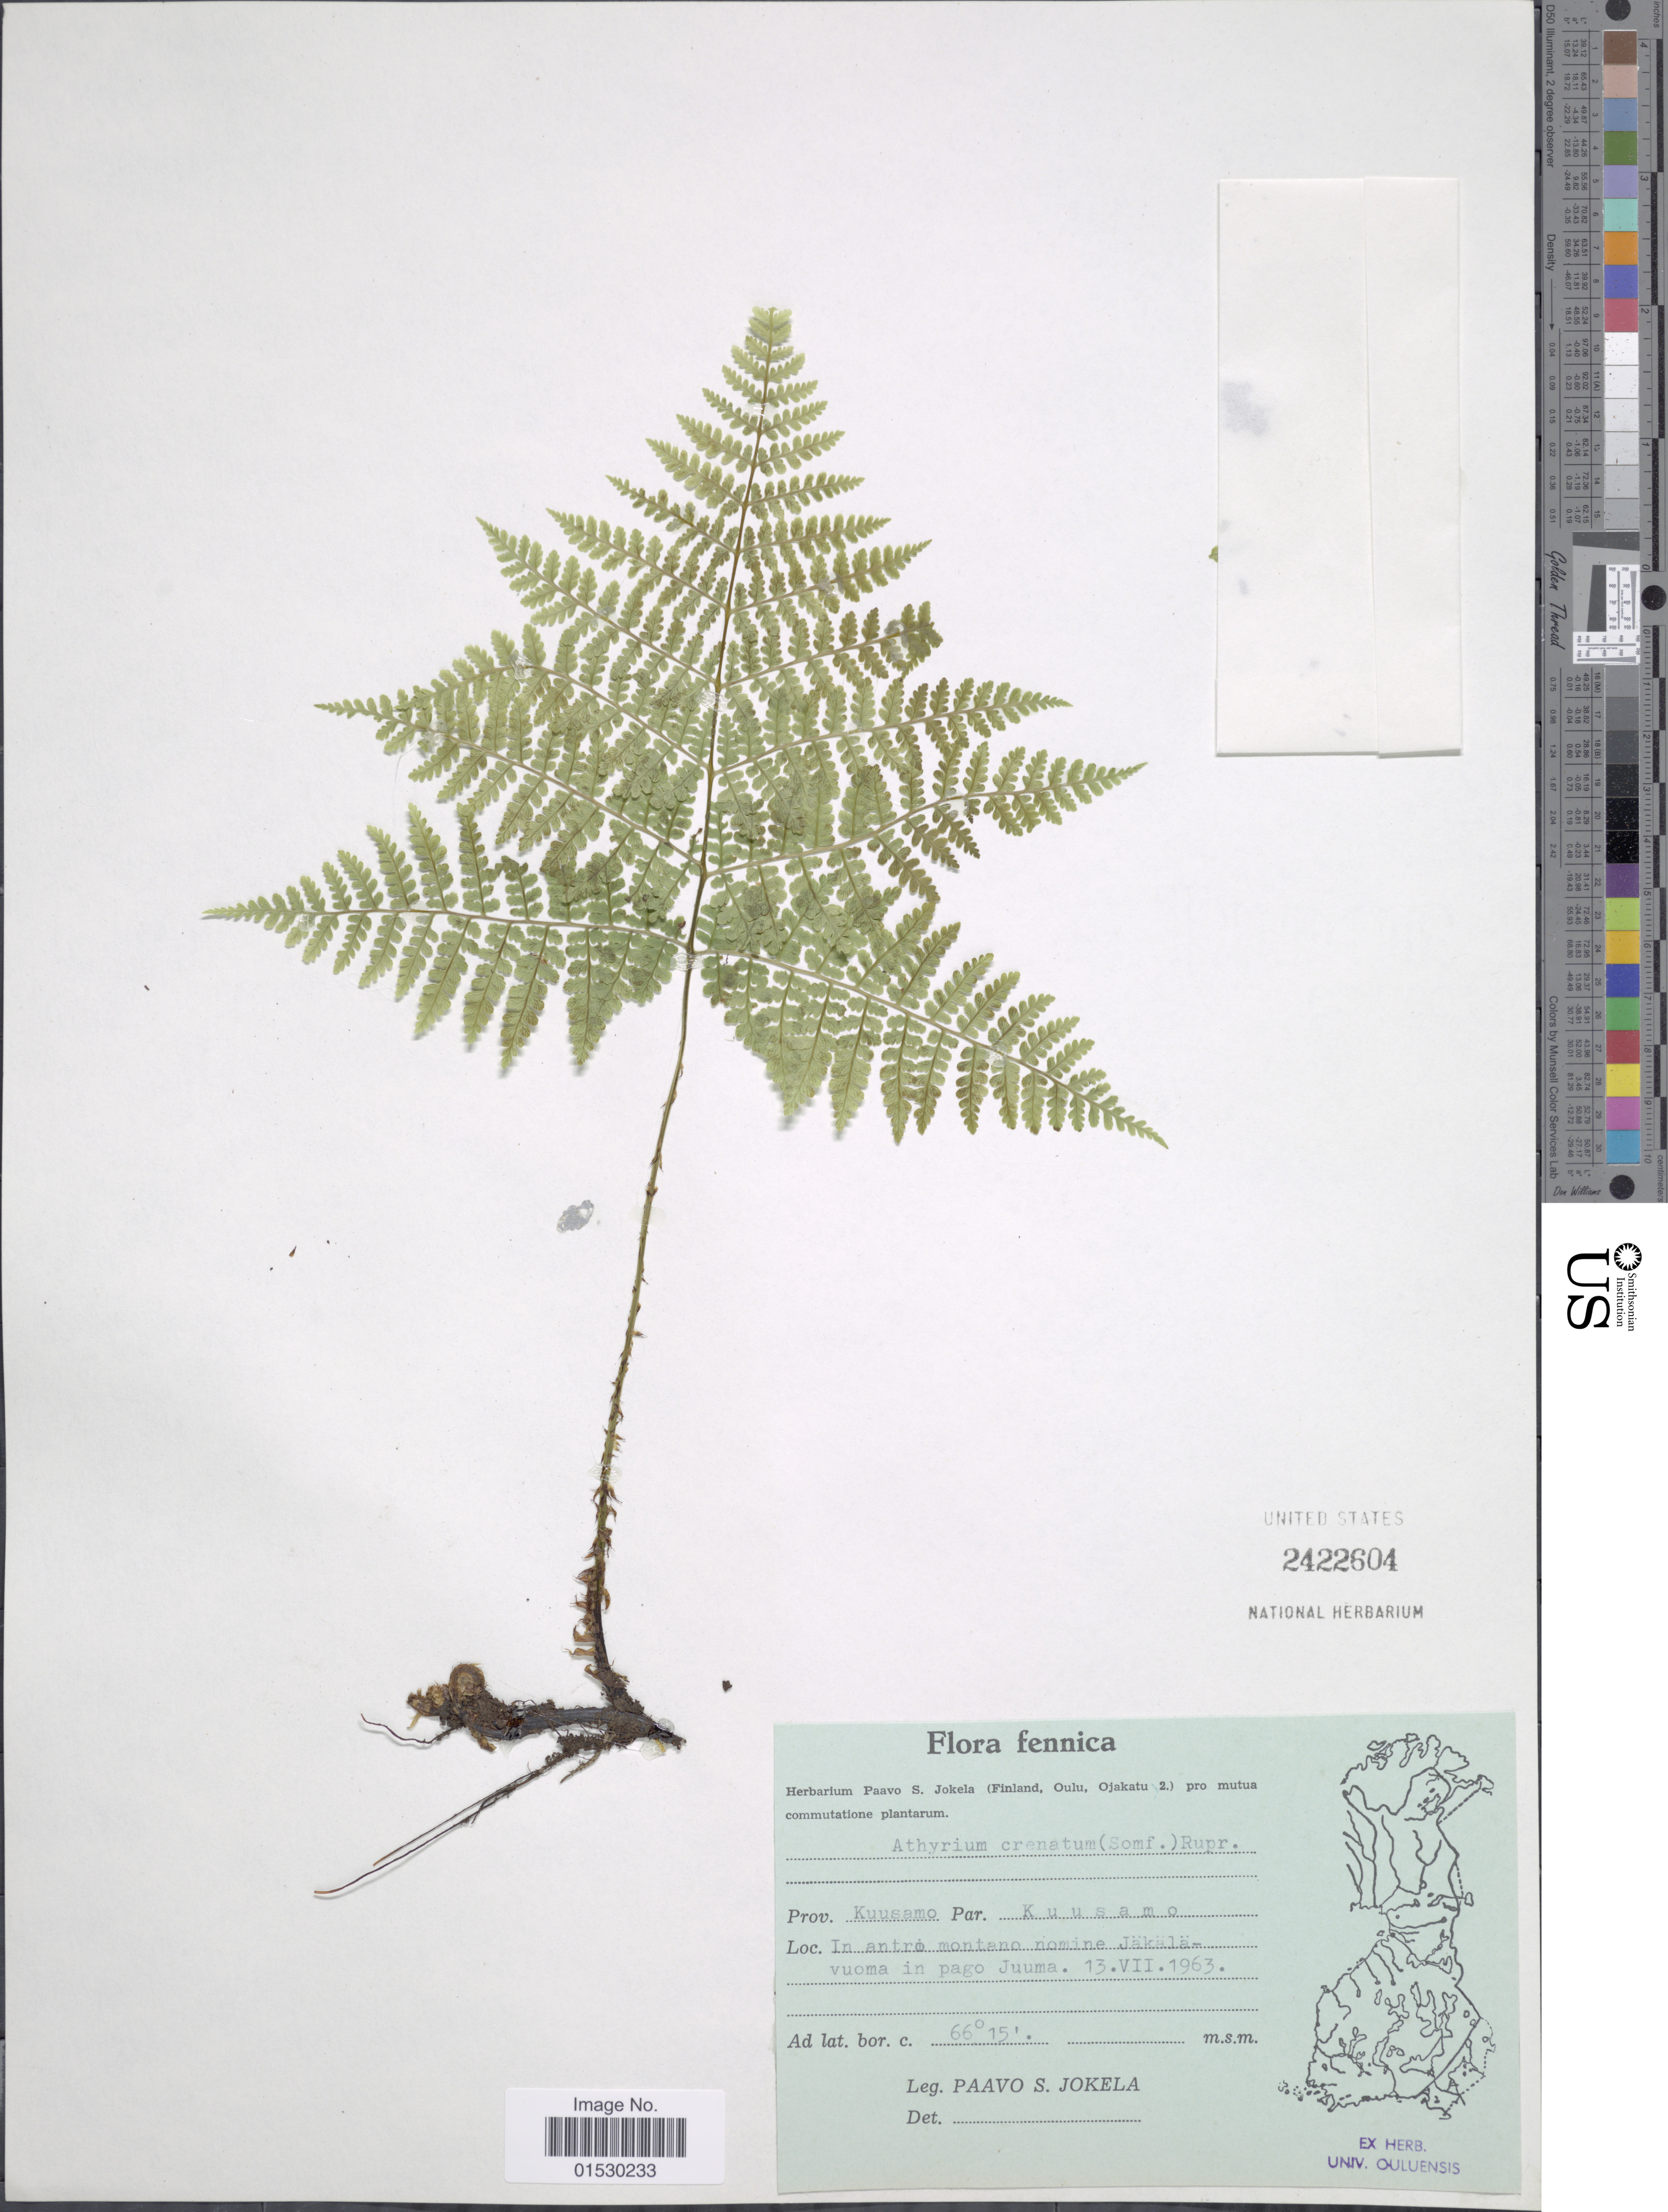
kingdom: Plantae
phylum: Tracheophyta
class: Polypodiopsida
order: Polypodiales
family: Athyriaceae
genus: Athyrium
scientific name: Athyrium distentifolilum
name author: Tausch ex Opiz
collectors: P. Jokela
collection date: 1963-07-13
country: Finland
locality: Fennica, Prov. Kuusamo, Par. Kussamo, In antro montano nomine Jakala - vuoma in pago Jumma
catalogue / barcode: US 2422604